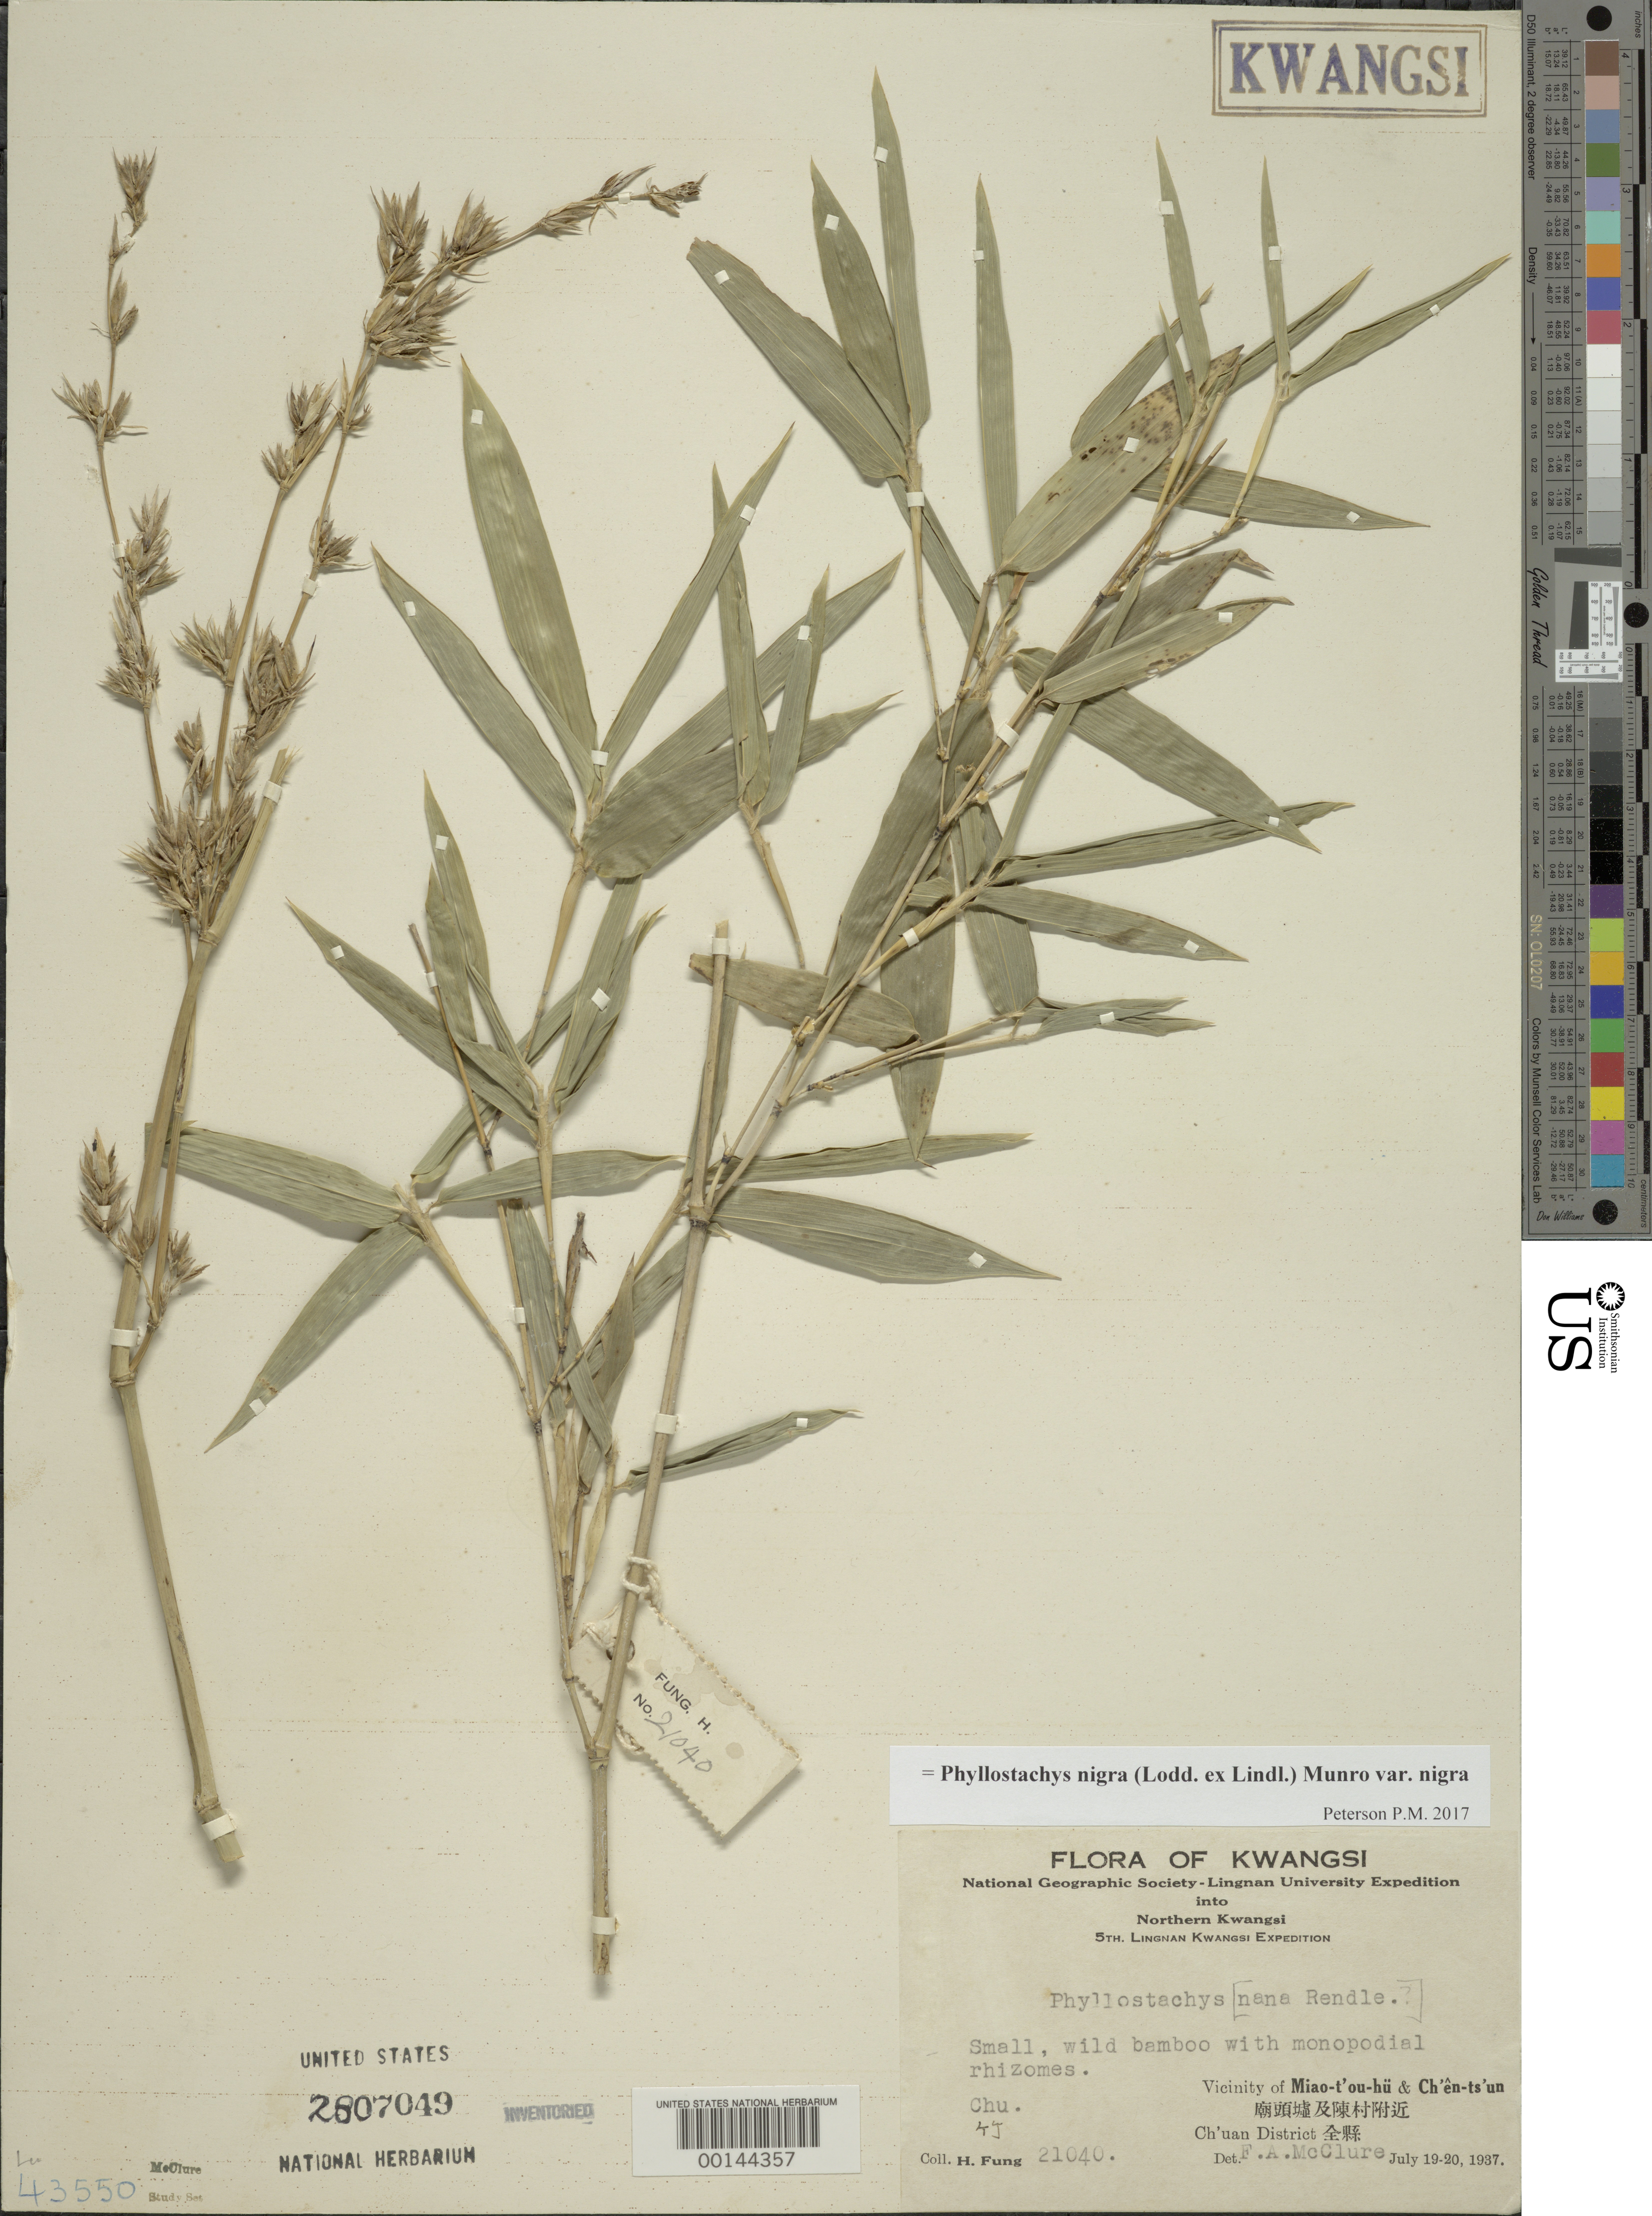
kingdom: Plantae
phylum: Tracheophyta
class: Liliopsida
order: Poales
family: Poaceae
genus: Phyllostachys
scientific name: Phyllostachys nigra var. nigra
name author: (Lodd. ex Lindl.) Munro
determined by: Poaceae Reorganization Project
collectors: H. L. Fung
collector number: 21040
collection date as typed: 19 Jul 1937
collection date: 1937-07-19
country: China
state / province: Jiangxi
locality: Ch'uan, miao-t'ou-hu/ch'en-ts'un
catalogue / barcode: US 2807049